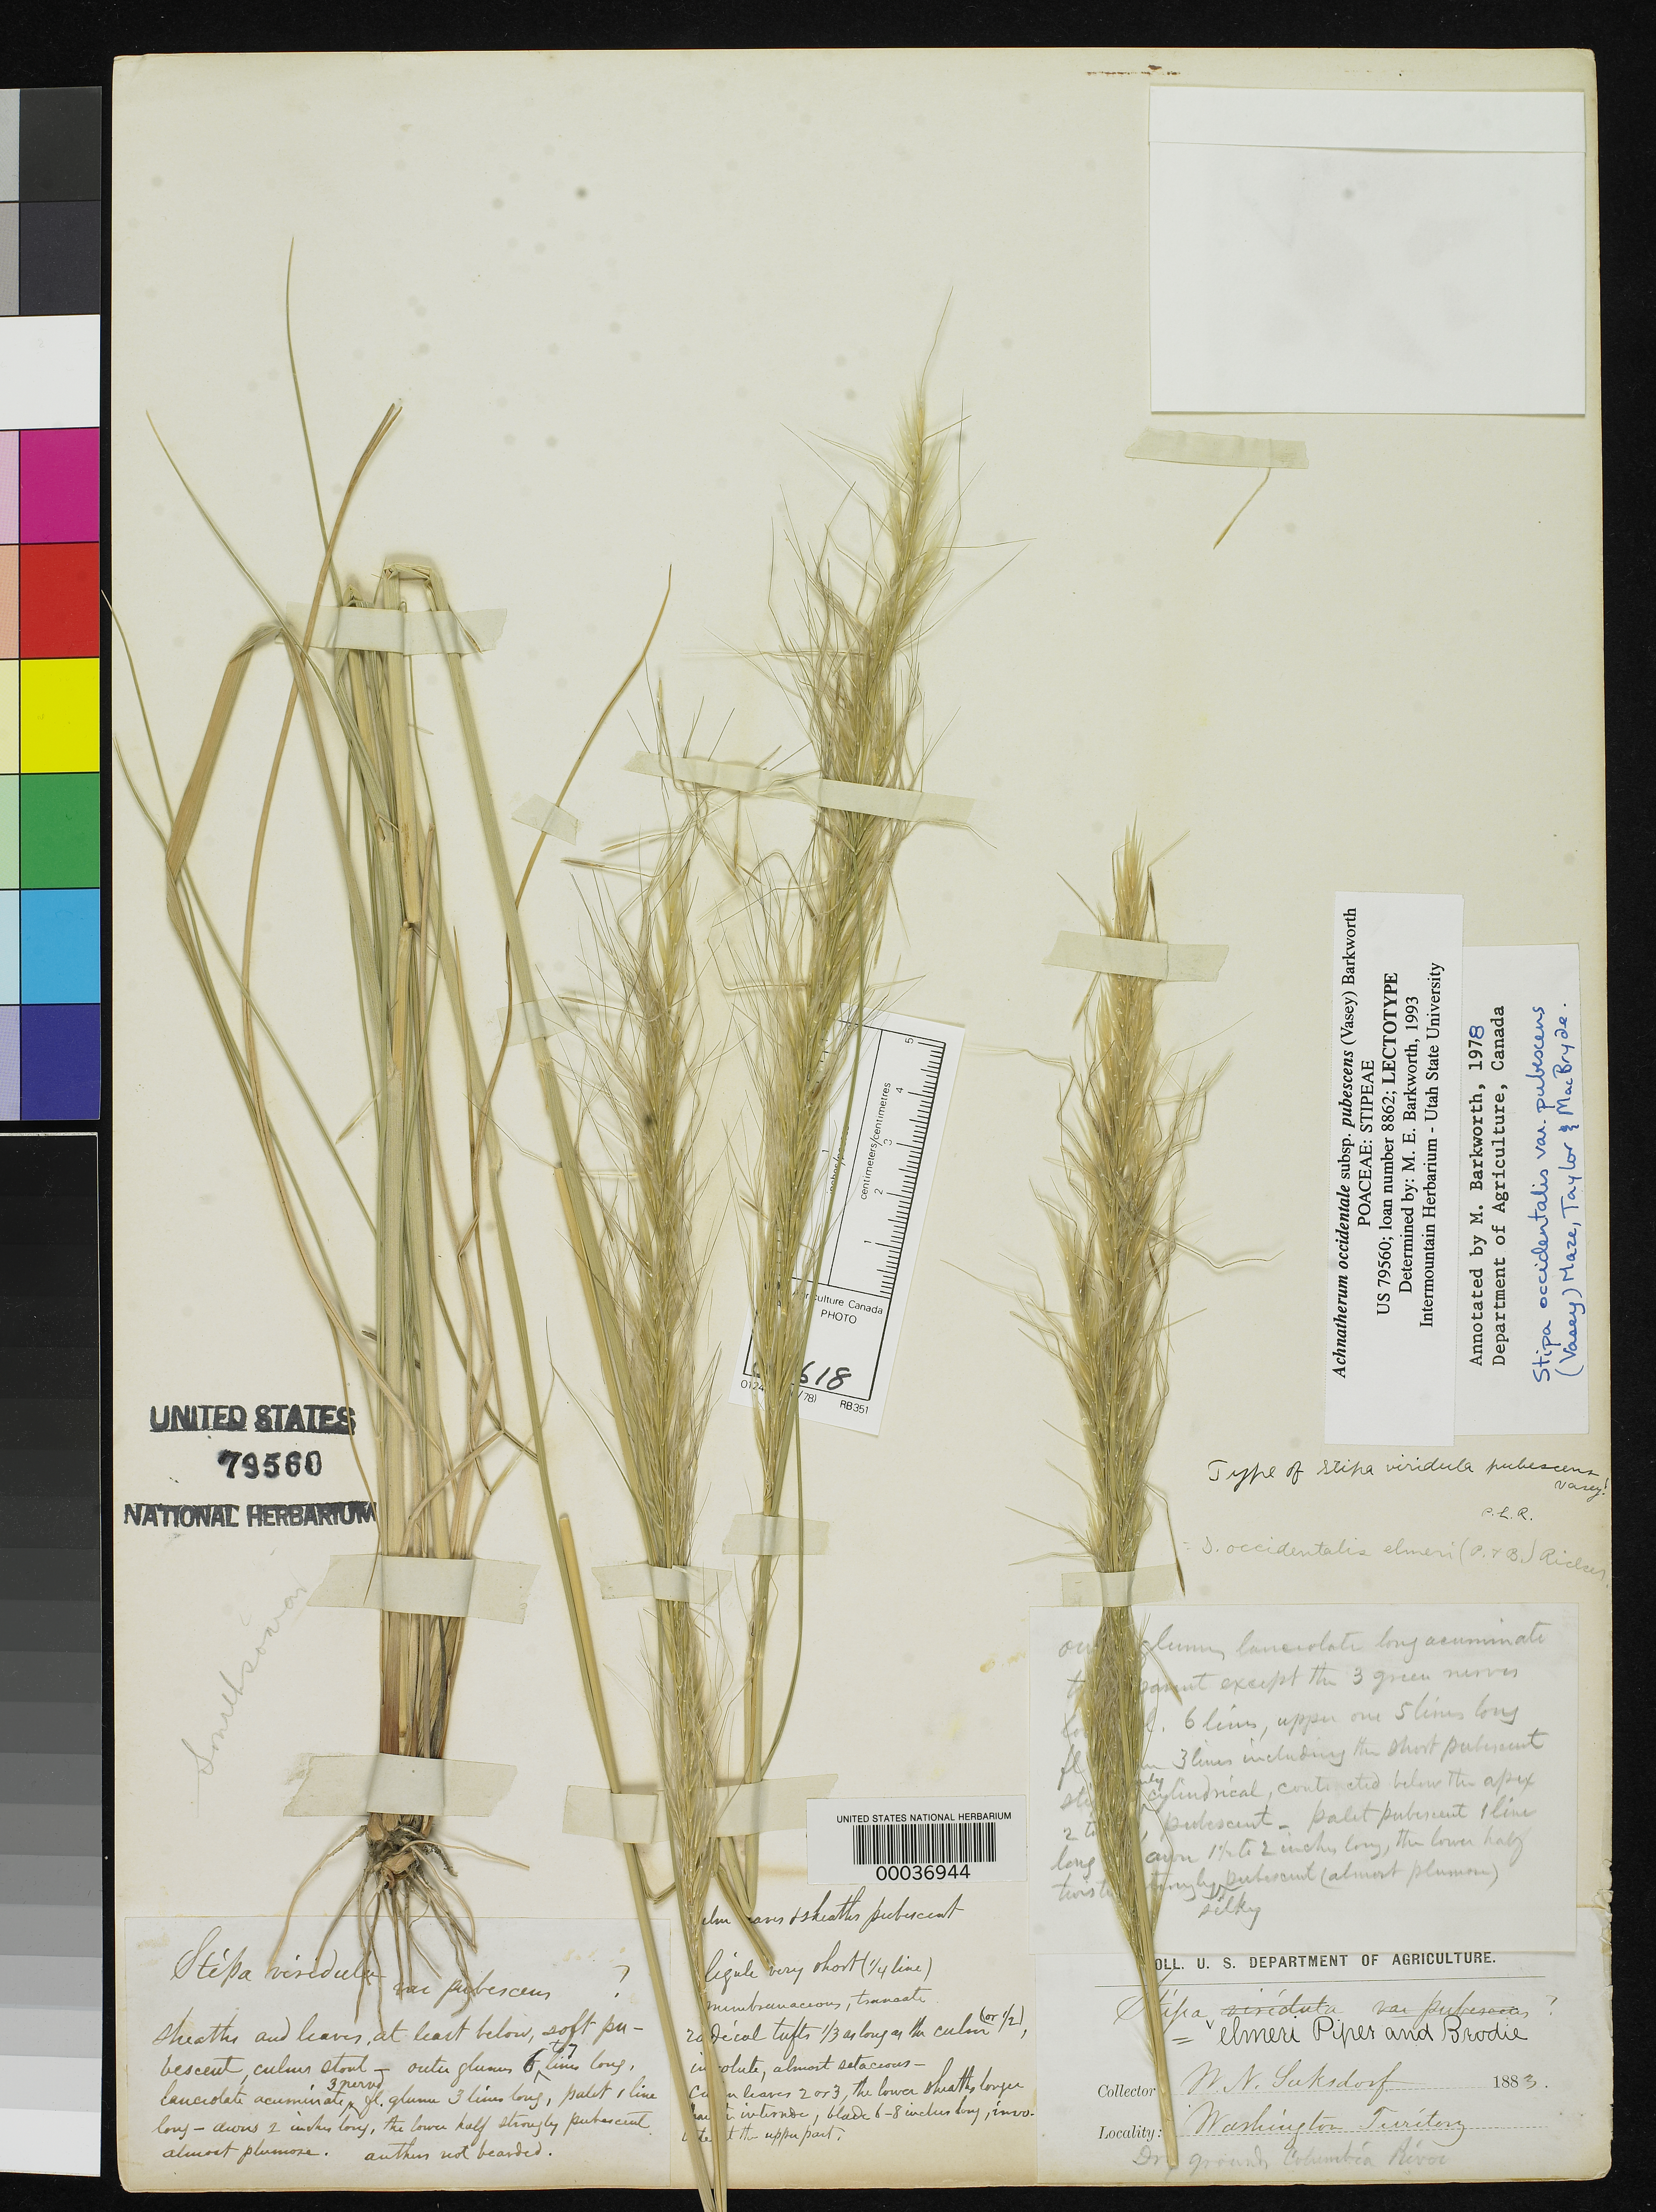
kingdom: Plantae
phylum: Tracheophyta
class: Liliopsida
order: Poales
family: Poaceae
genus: Stipa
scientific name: Stipa viridula var. pubescens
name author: Vasey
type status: Lectotype; Syntype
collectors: W. N. Suksdorf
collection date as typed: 1883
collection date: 1883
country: United States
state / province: Washington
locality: Columbia River.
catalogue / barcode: US 79560